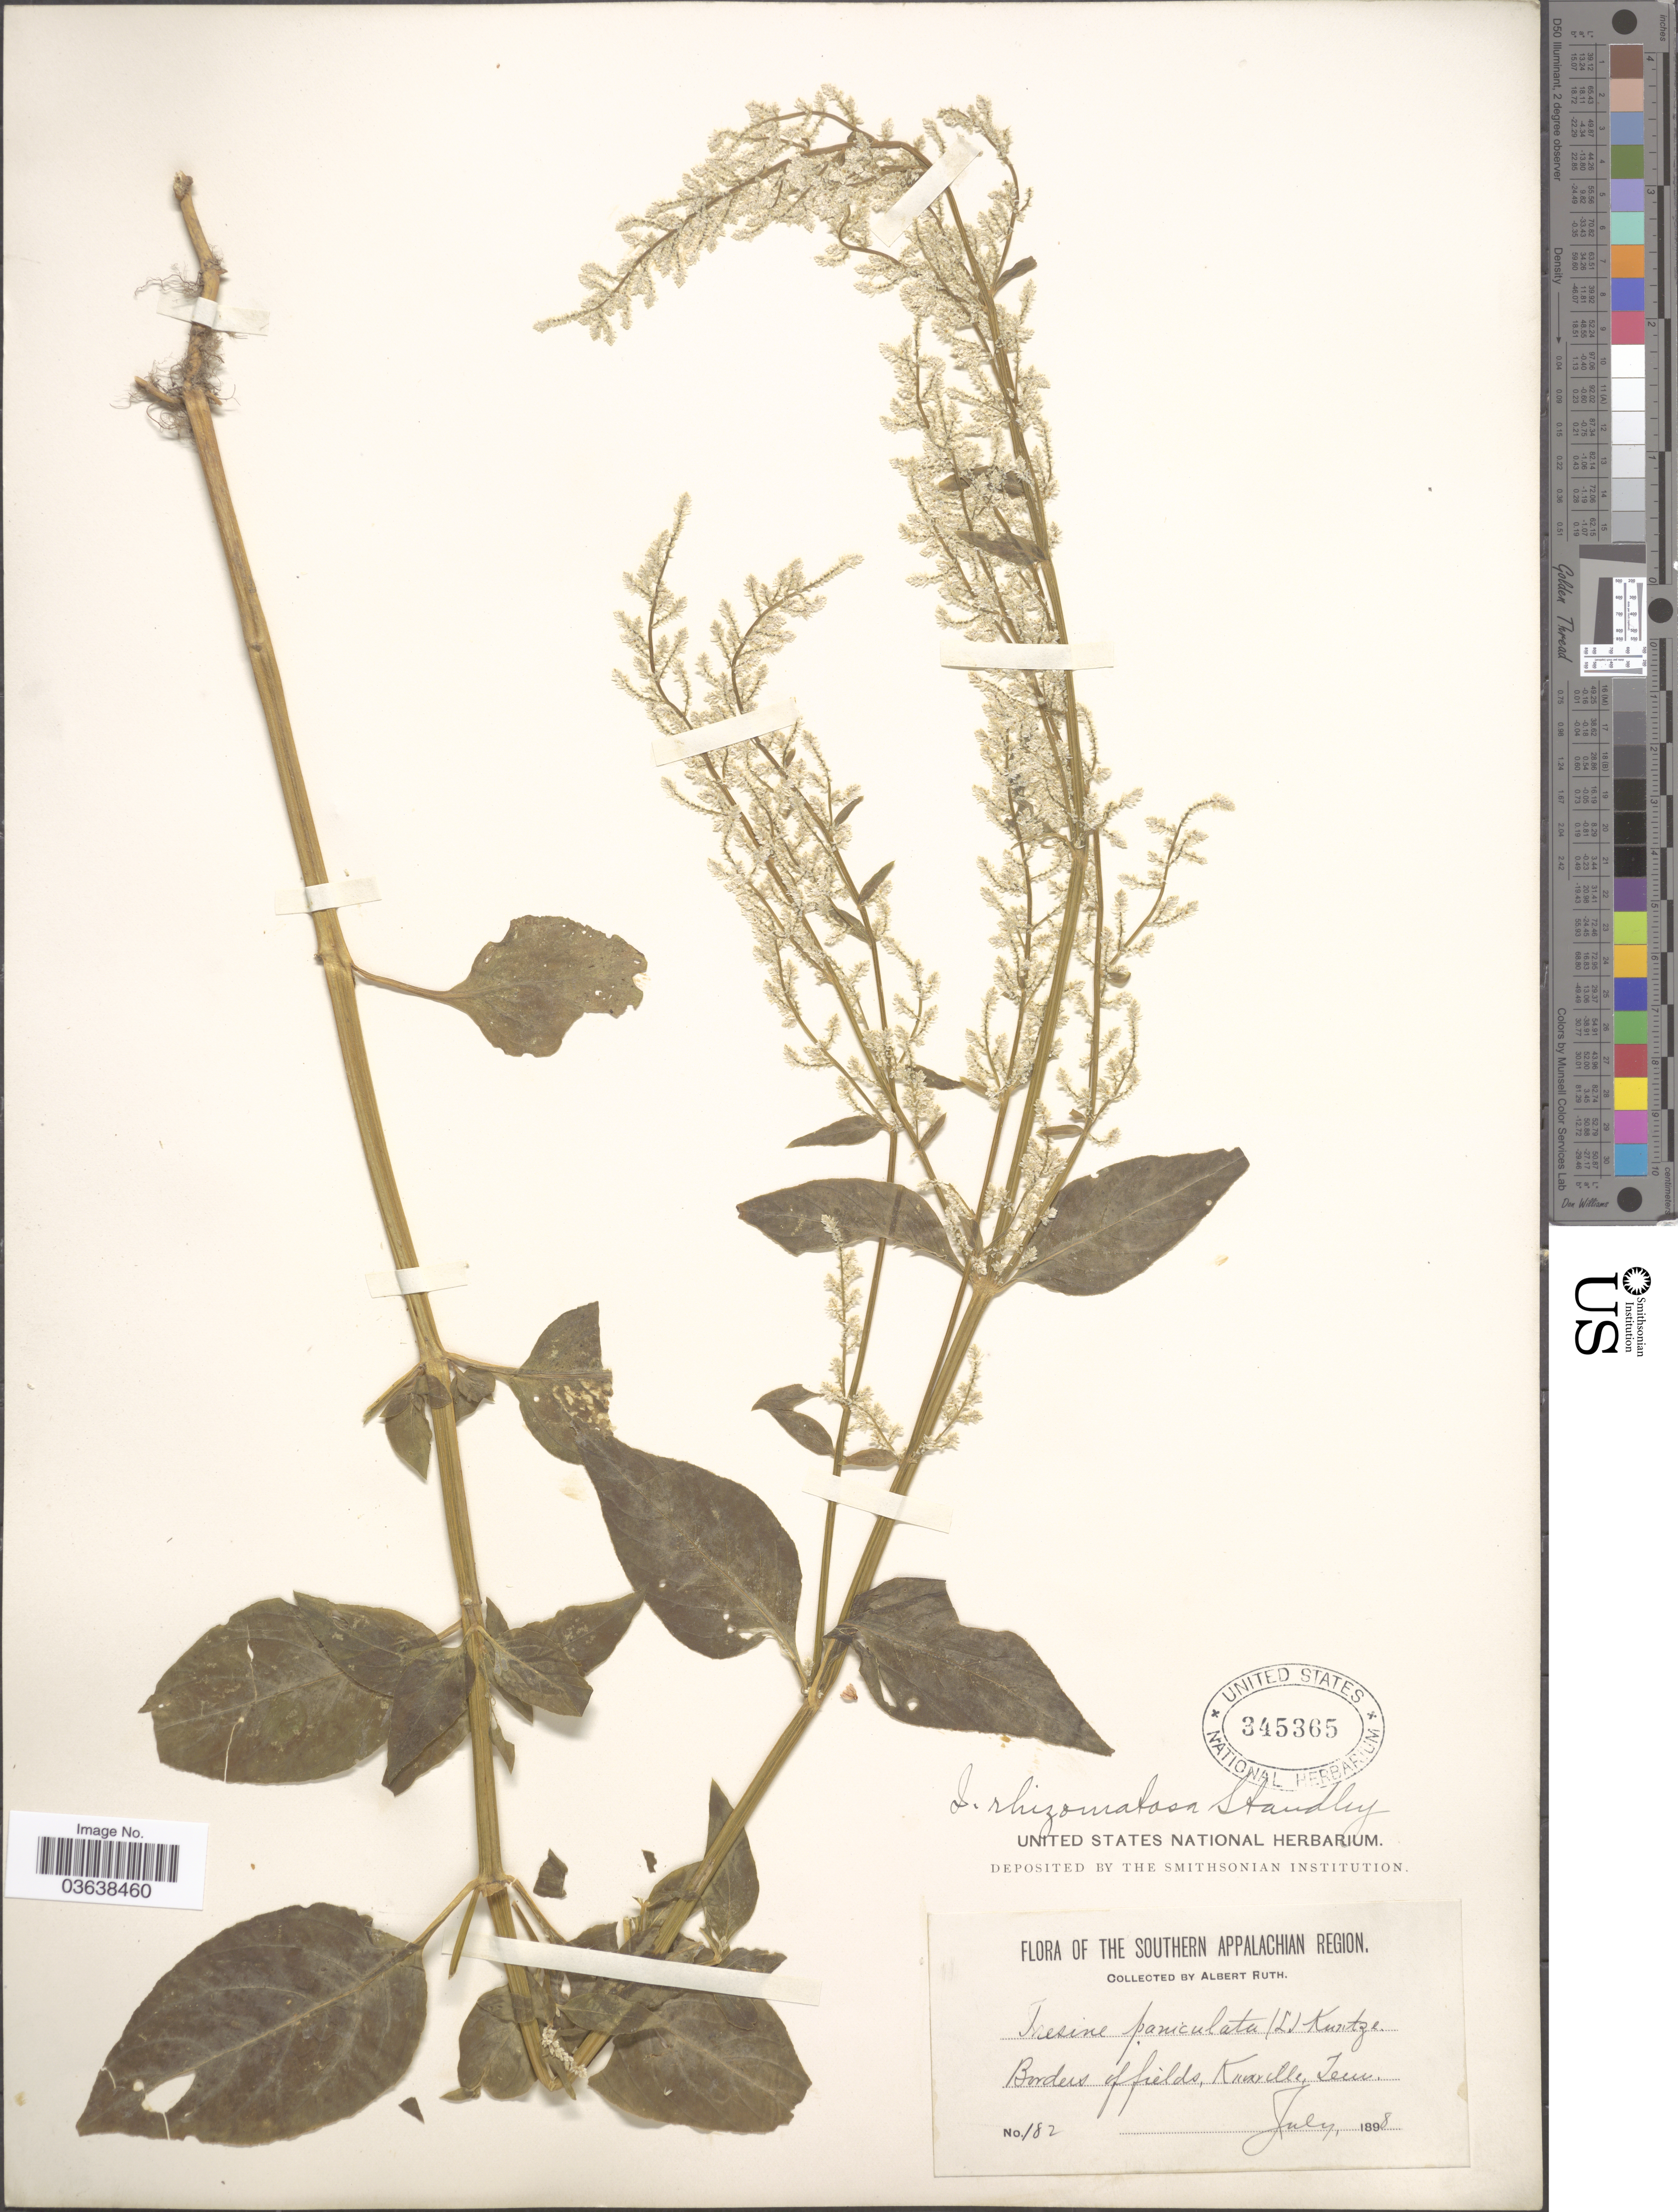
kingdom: Plantae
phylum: Tracheophyta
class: Magnoliopsida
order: Caryophyllales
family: Amaranthaceae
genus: Iresine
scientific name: Iresine rhizomatosa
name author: Standl.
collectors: A. Ruth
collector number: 182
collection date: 1898-07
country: United States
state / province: Tennessee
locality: The Southern Appalachian Region. Borders of fields, Knoxville.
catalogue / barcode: US 345365